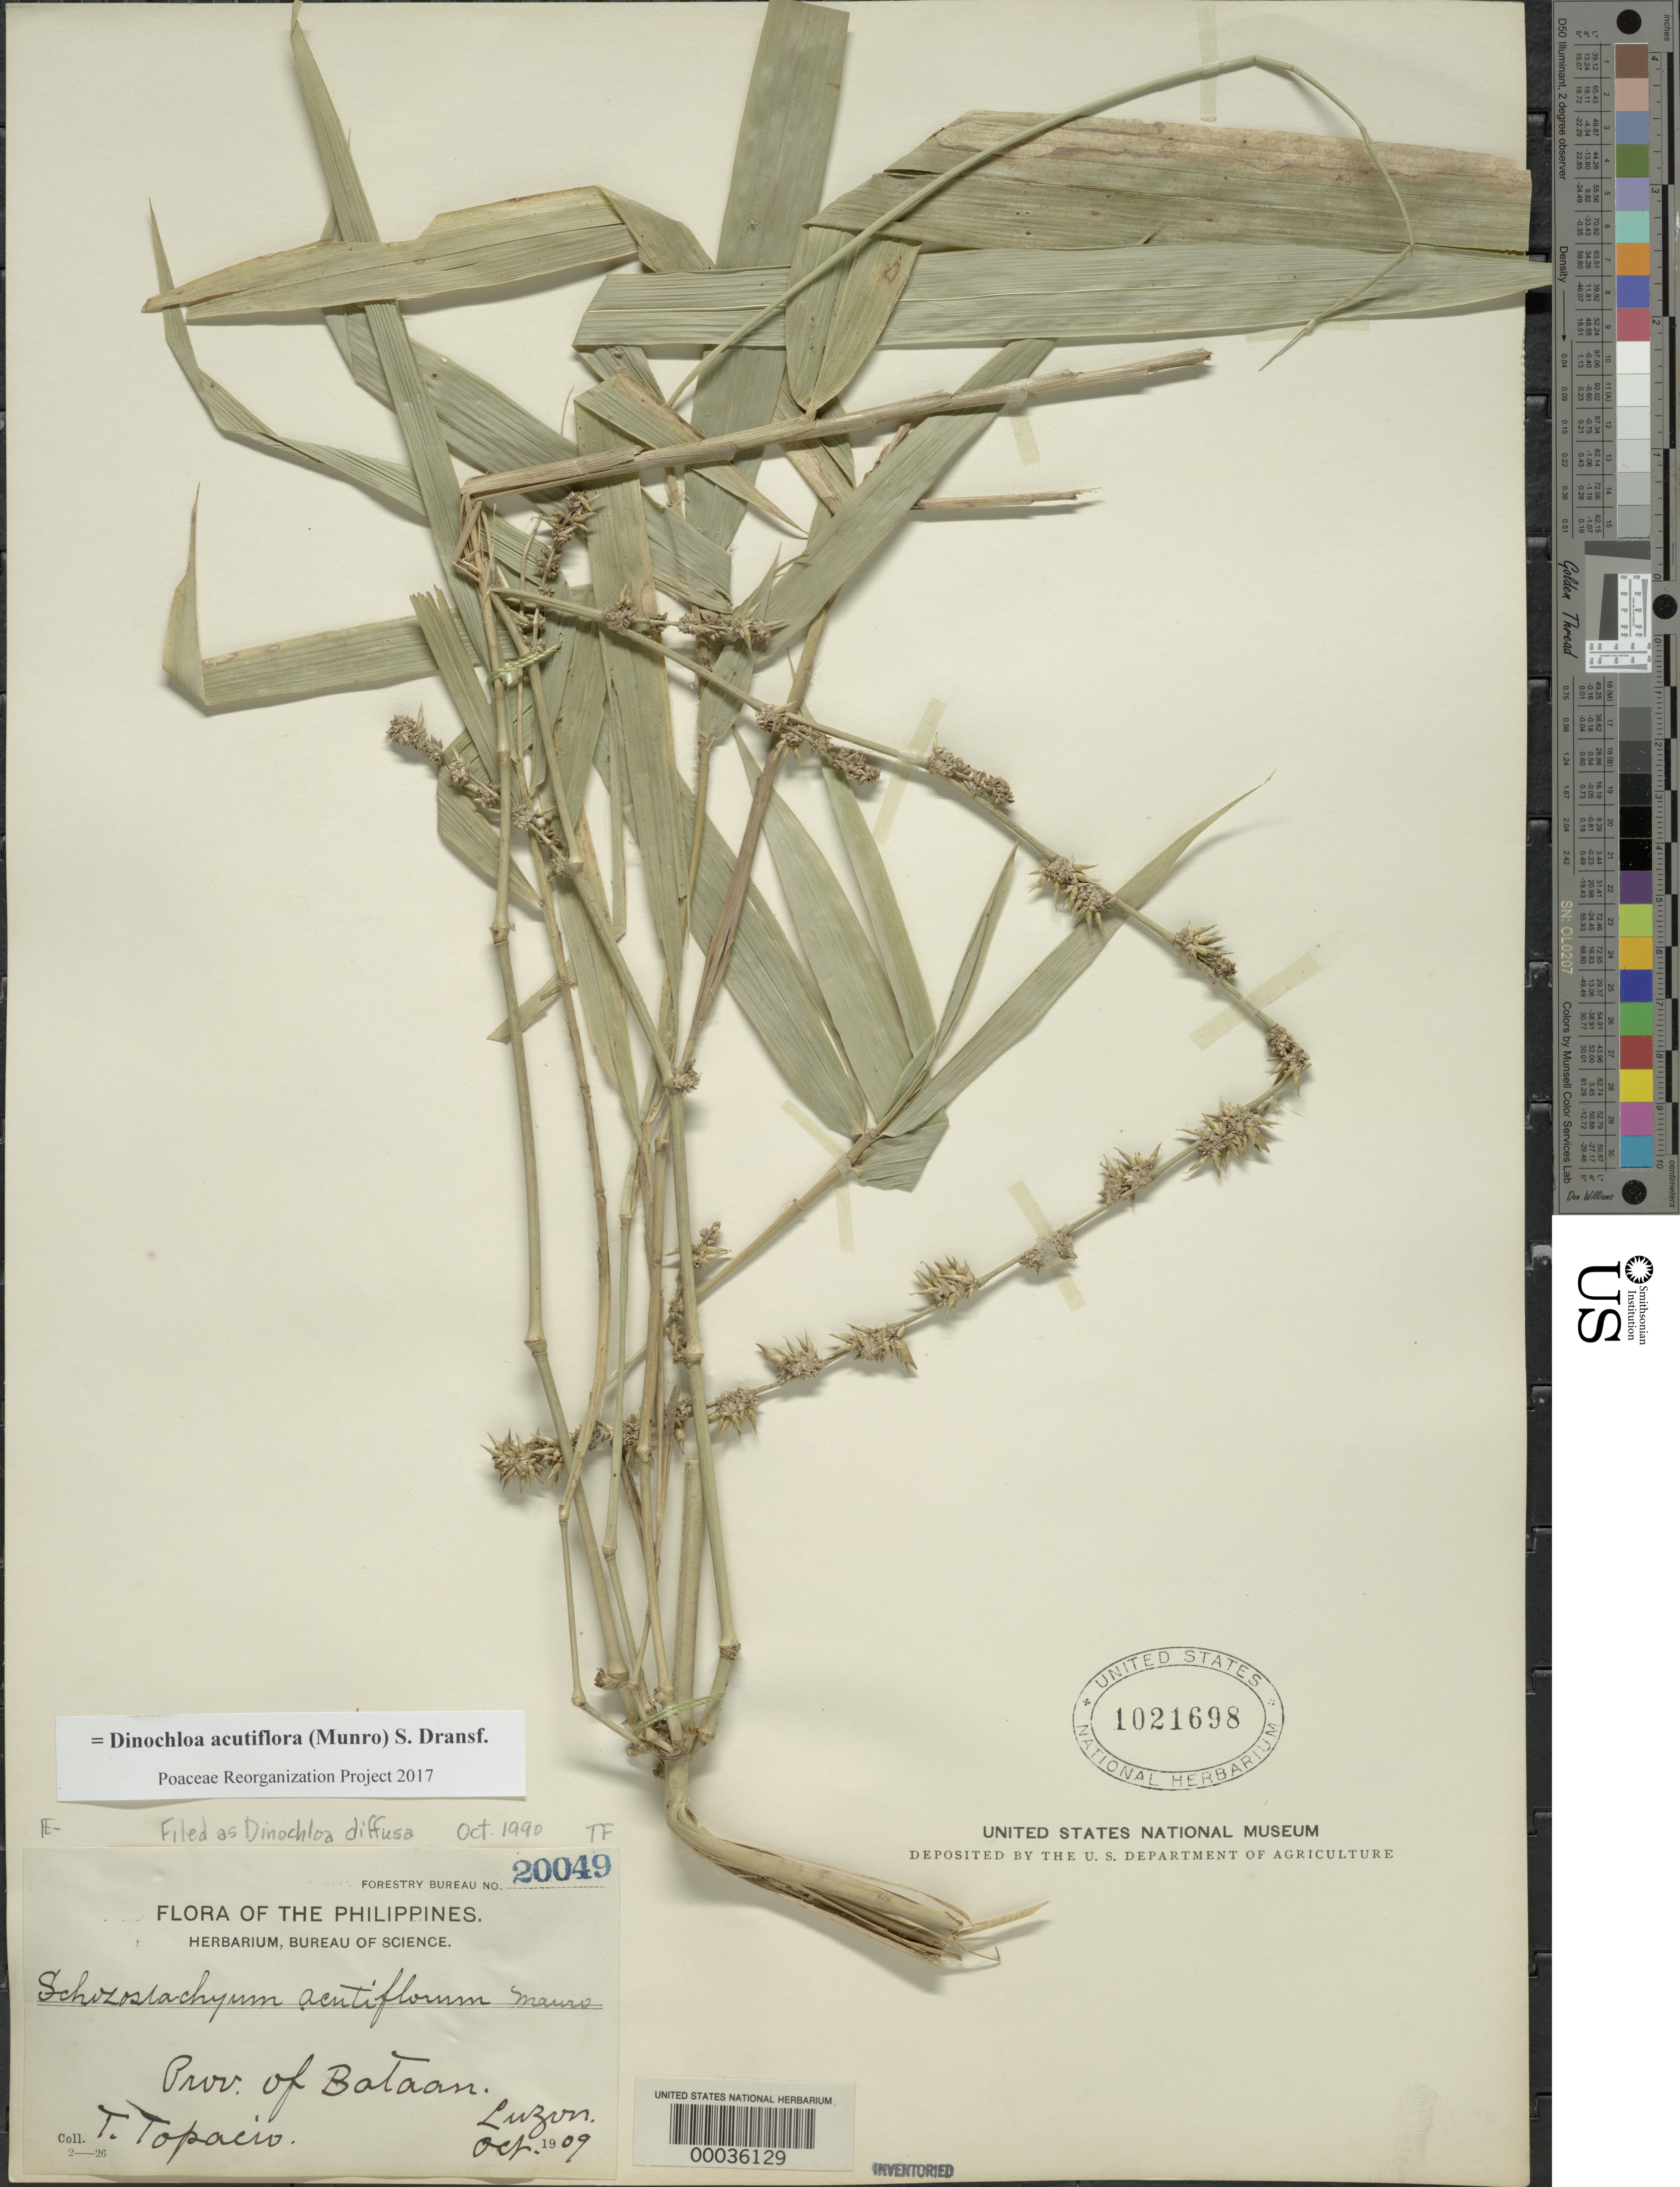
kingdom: Plantae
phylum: Tracheophyta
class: Liliopsida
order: Poales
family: Poaceae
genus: Dinochloa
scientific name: Dinochloa acutiflora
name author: (Munro) Soenarko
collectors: T. Topacio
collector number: Pfb 20049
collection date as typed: Oct 1909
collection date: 1909-10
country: Philippines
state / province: Central Luzon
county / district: Bataan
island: Luzon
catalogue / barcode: US 1021698